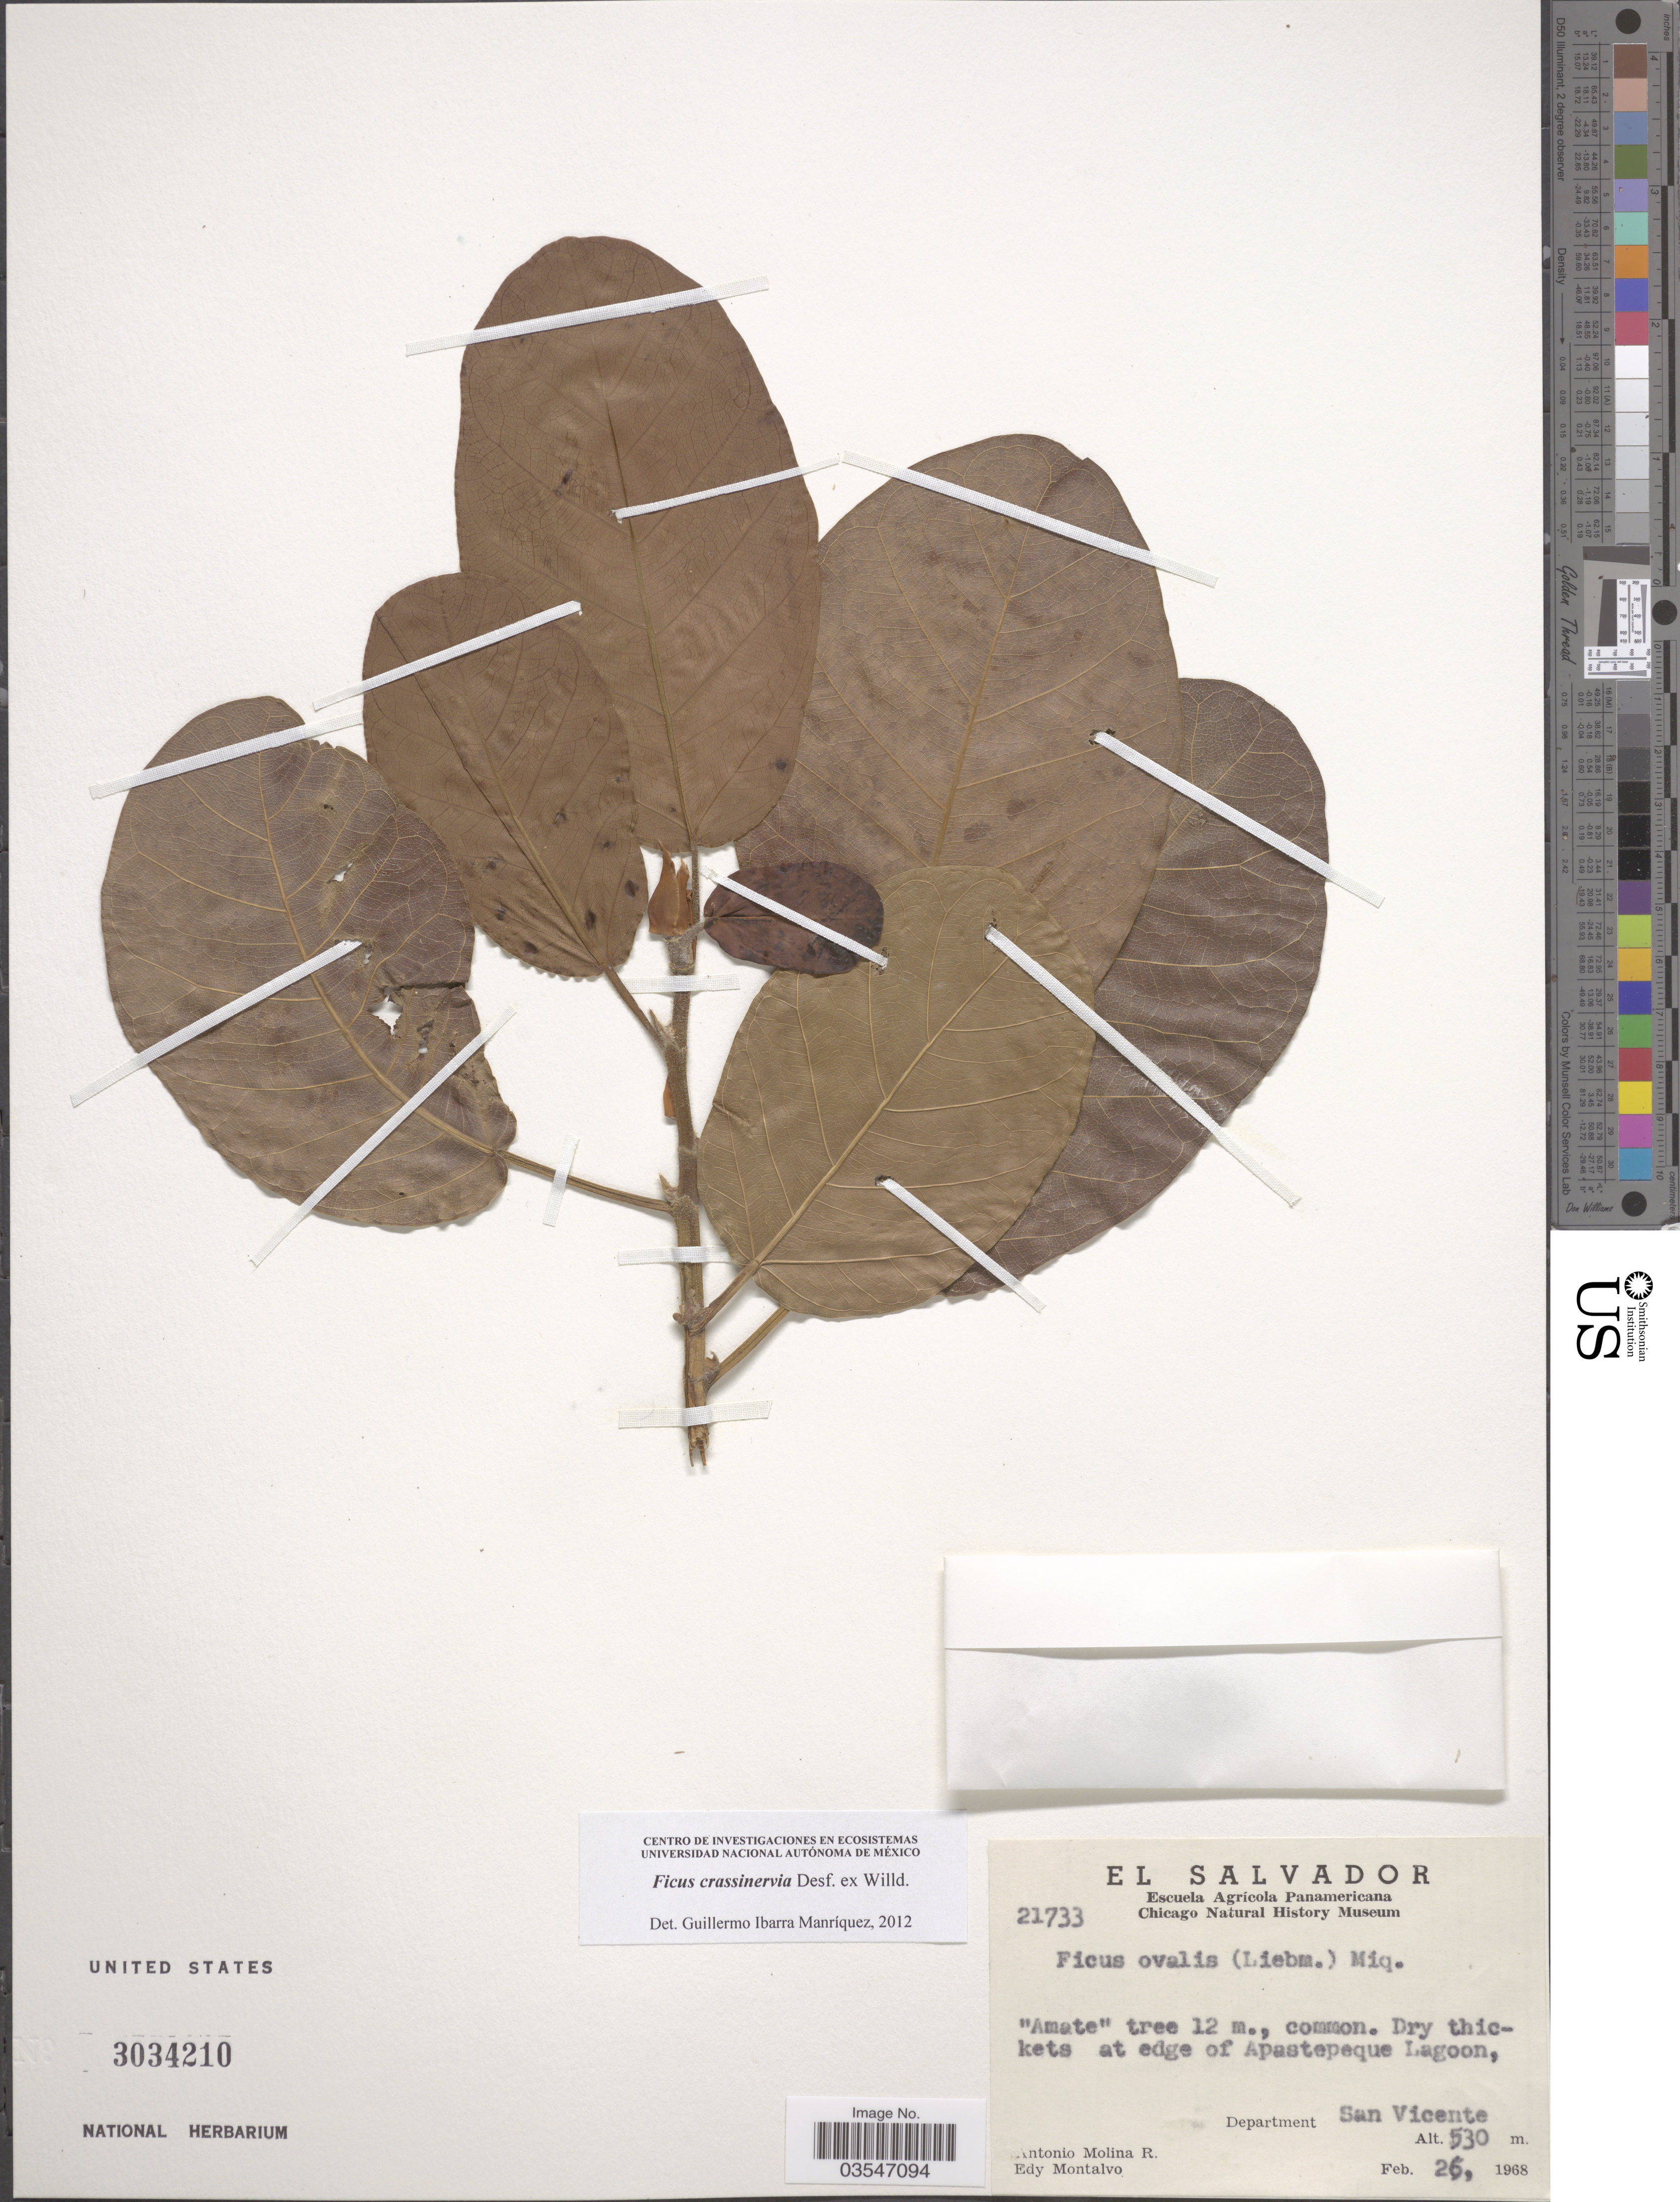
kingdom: Plantae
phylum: Tracheophyta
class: Magnoliopsida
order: Rosales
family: Moraceae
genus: Ficus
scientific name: Ficus crassinervia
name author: Desf. ex Willd.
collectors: A. Molina R. & E. A. Montalvo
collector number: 21733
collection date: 1968-02-26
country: El Salvador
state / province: San Vincente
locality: Dry thickets at edge of Apastepeque Lagoon, Department San Vicente.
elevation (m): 530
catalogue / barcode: US 3034210